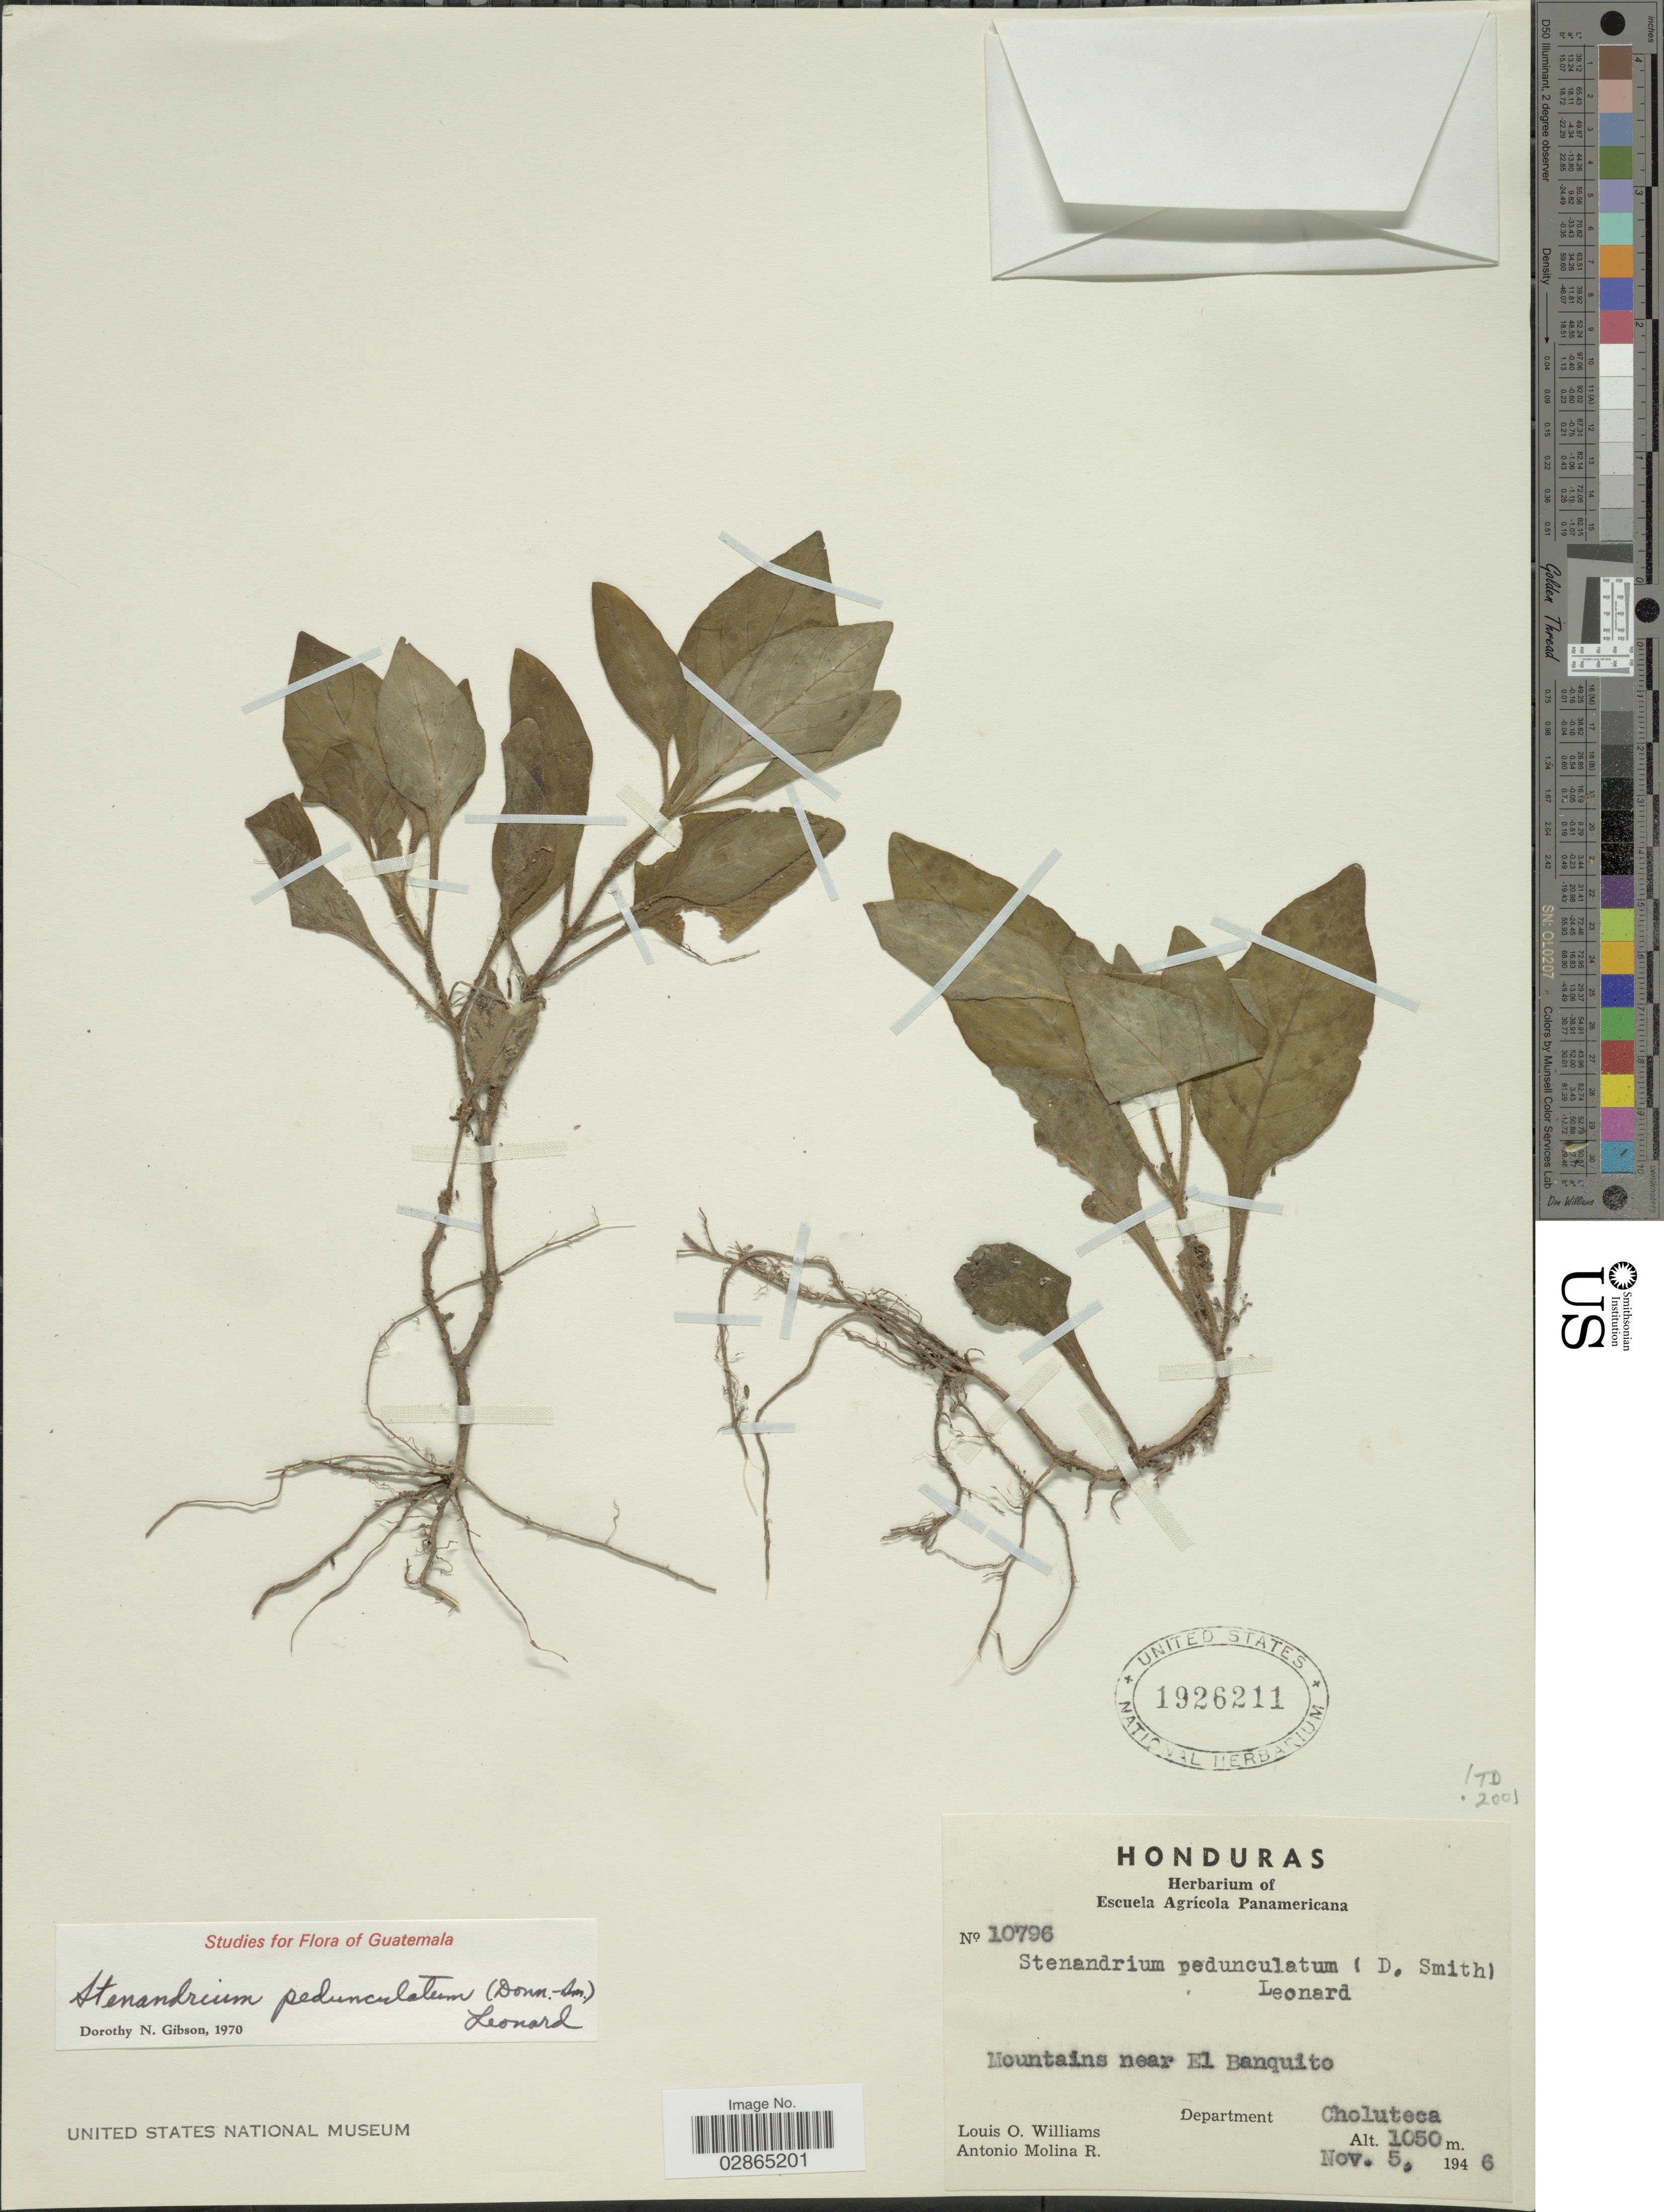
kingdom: Plantae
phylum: Tracheophyta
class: Magnoliopsida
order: Lamiales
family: Acanthaceae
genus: Stenandrium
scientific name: Stenandrium pedunculatum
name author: (Donn. Sm.) Leonard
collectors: L. O. Williams & A. Molina R.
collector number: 10796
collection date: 1946-11-05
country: Honduras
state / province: Choluteca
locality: Mountains near El Banquito, Department Choluteca.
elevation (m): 1050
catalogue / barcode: US 1926211